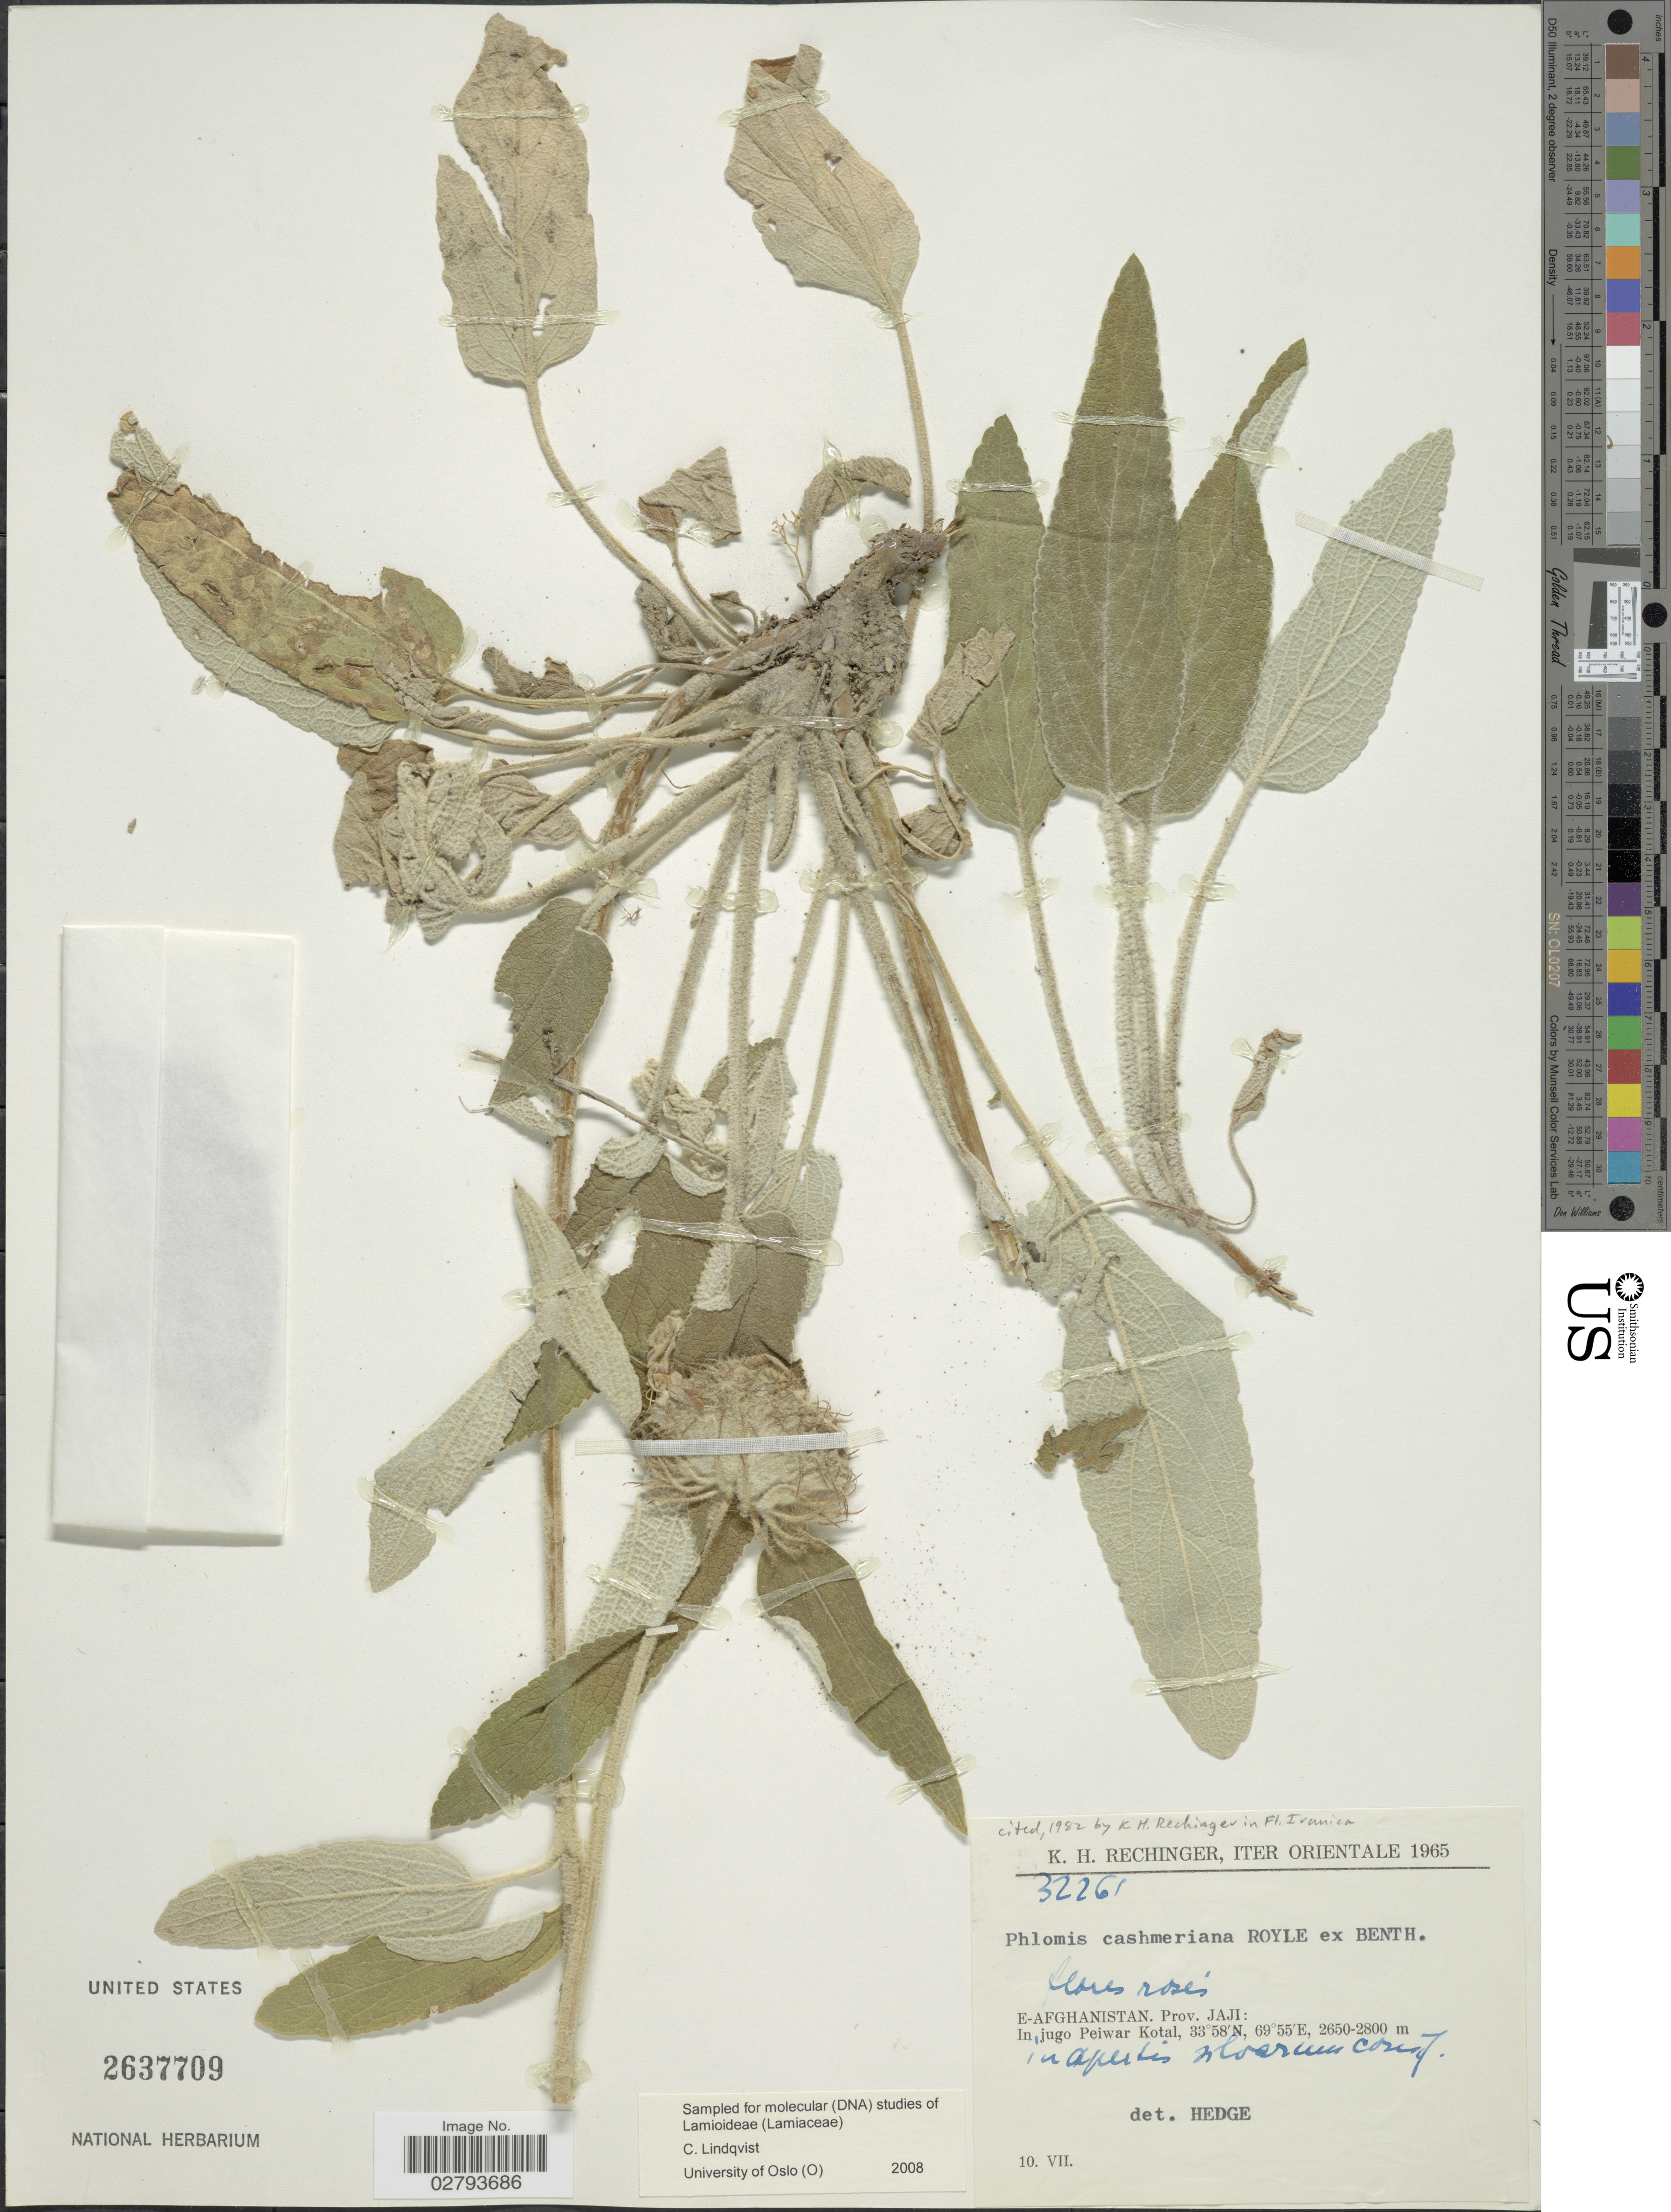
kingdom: Plantae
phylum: Tracheophyta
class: Magnoliopsida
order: Lamiales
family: Lamiaceae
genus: Phlomis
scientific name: Phlomis cashmeriana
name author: Royle ex Benth.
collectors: K. H. Rechinger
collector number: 32261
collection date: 1965-07-10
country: Afghanistan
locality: Orientale. E-Afghanistan. Prov. Jaji: In jugo Peiwar Kotal. In apertis slovercum courd. [interpreted]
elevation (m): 2650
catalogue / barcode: US 2637709